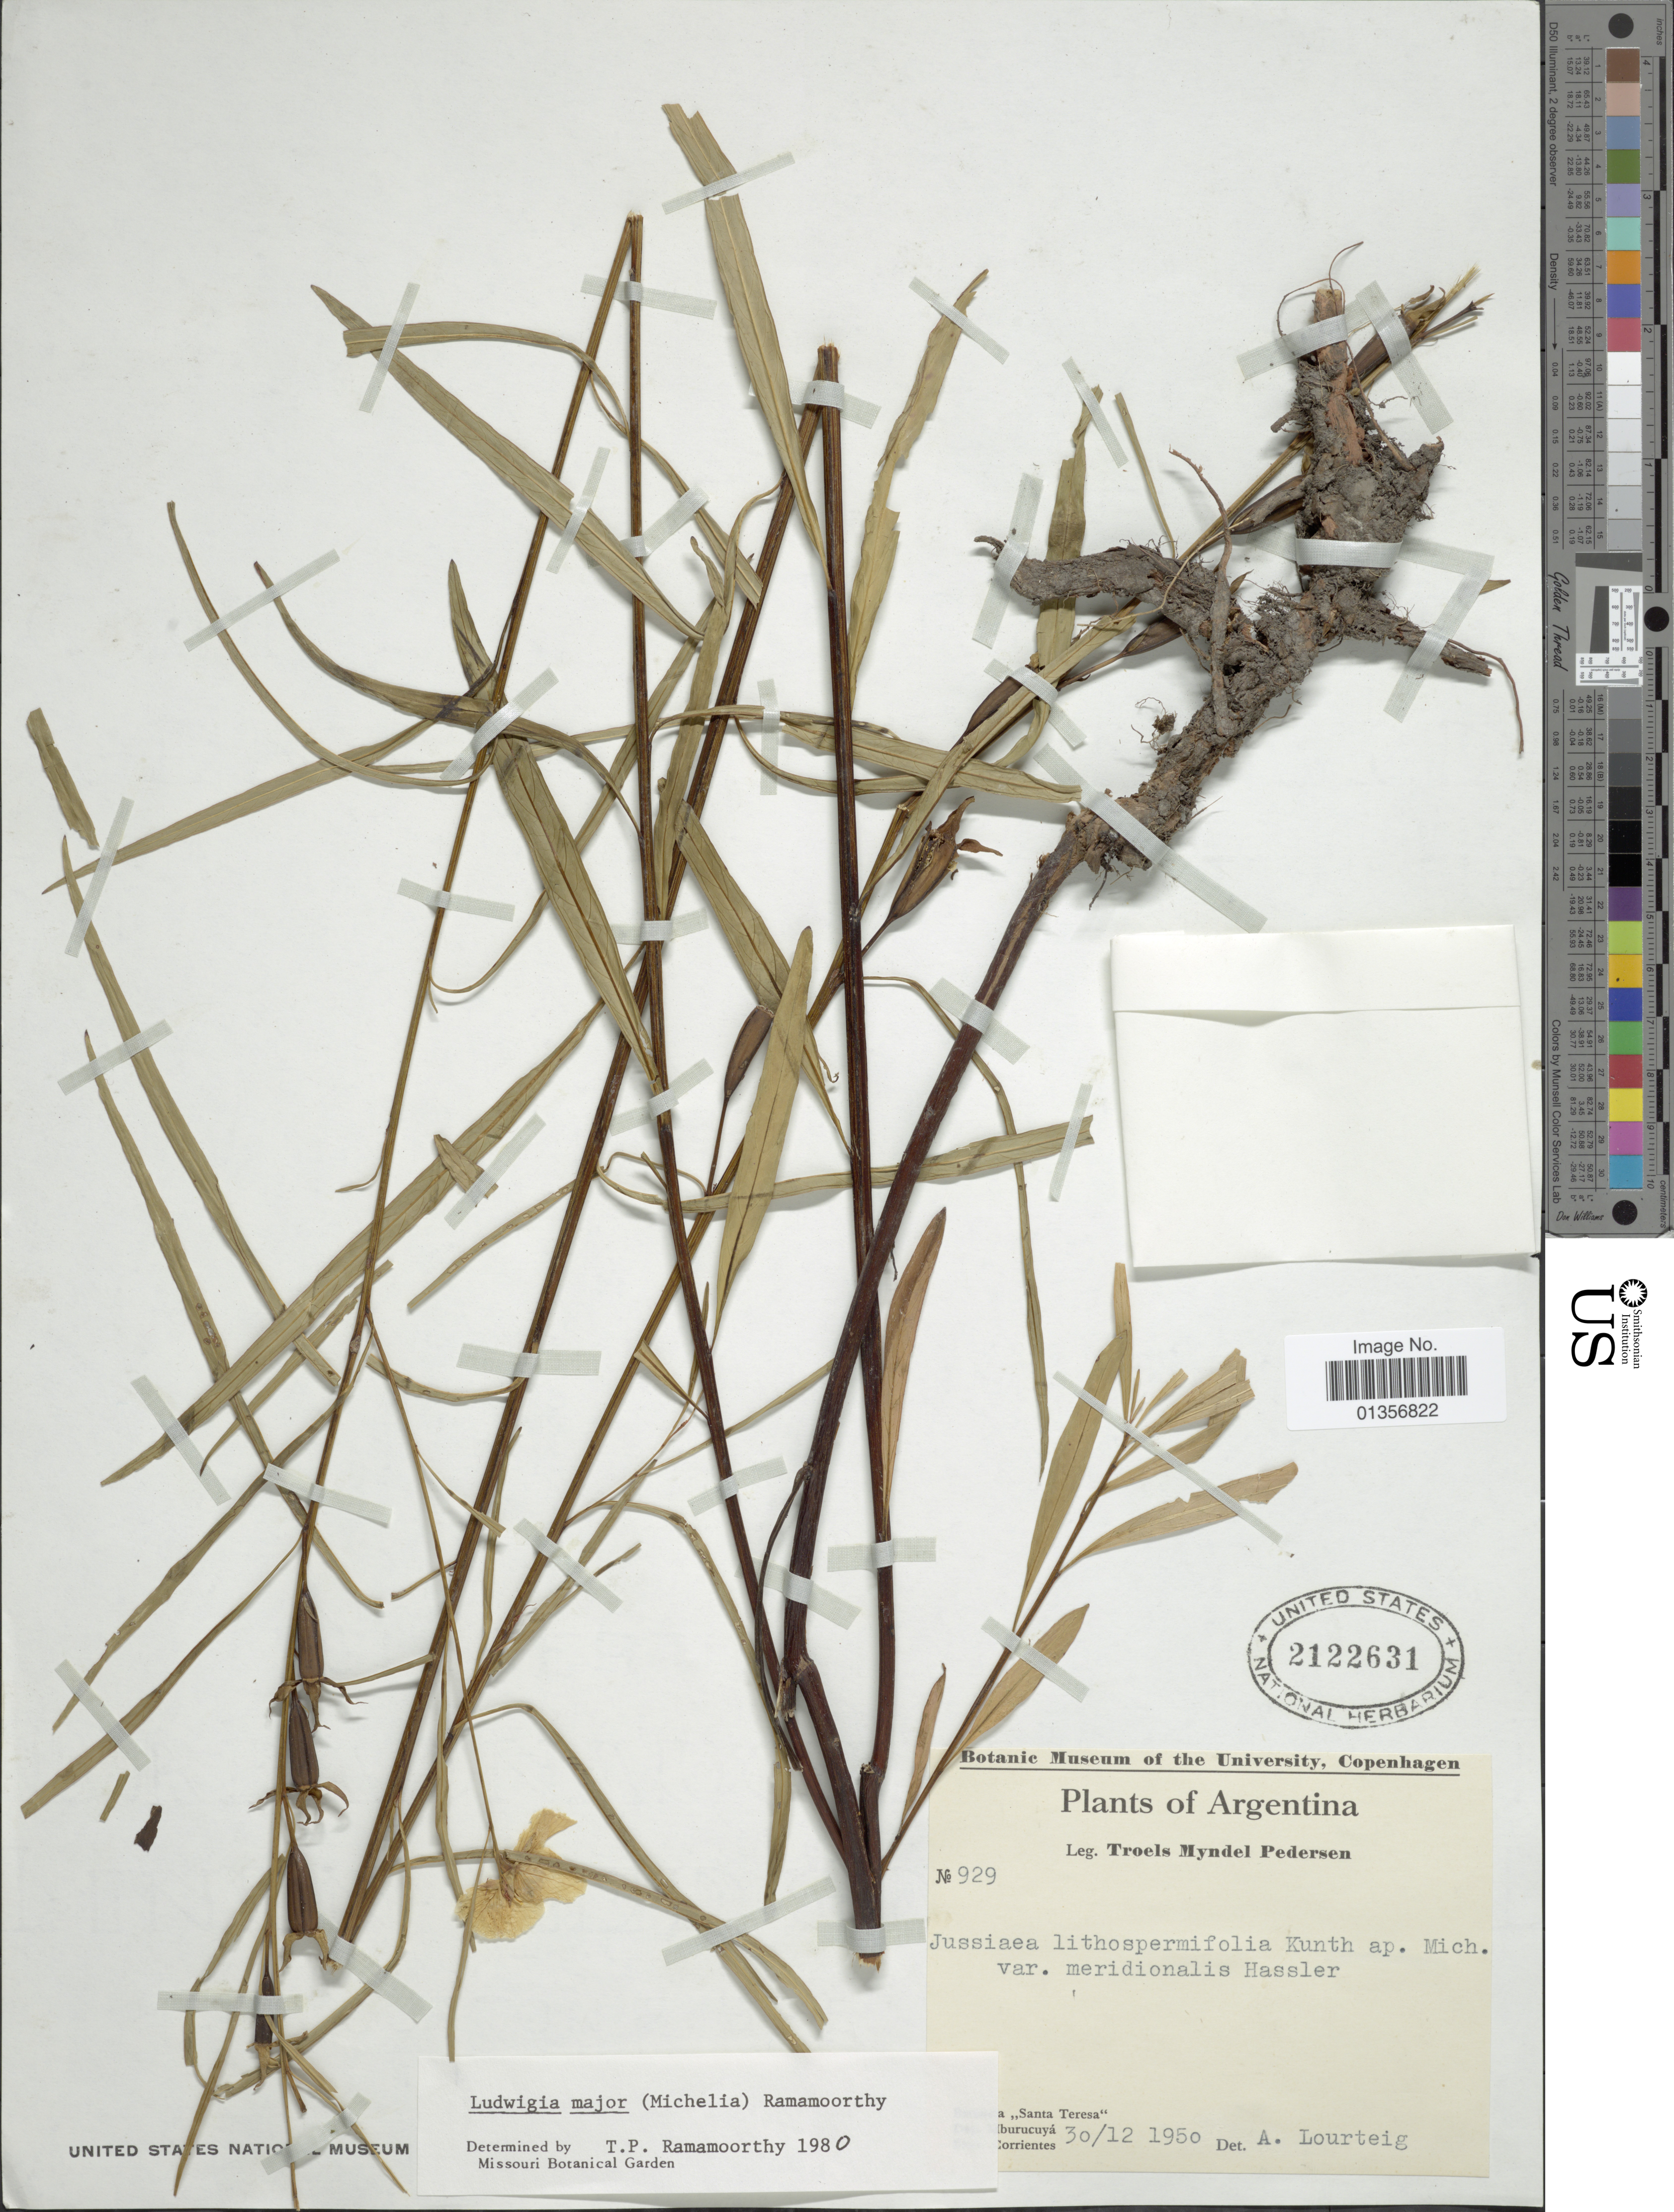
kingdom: Plantae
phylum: Tracheophyta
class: Magnoliopsida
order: Myrtales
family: Onagraceae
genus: Ludwigia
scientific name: Ludwigia major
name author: (Micheli) Ramamoorthy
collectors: T. Pederson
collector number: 929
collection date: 1950-12-30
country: Argentina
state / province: Corrientes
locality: Estancia "Santa Teresa", Mburucuyá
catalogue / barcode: US 2122631